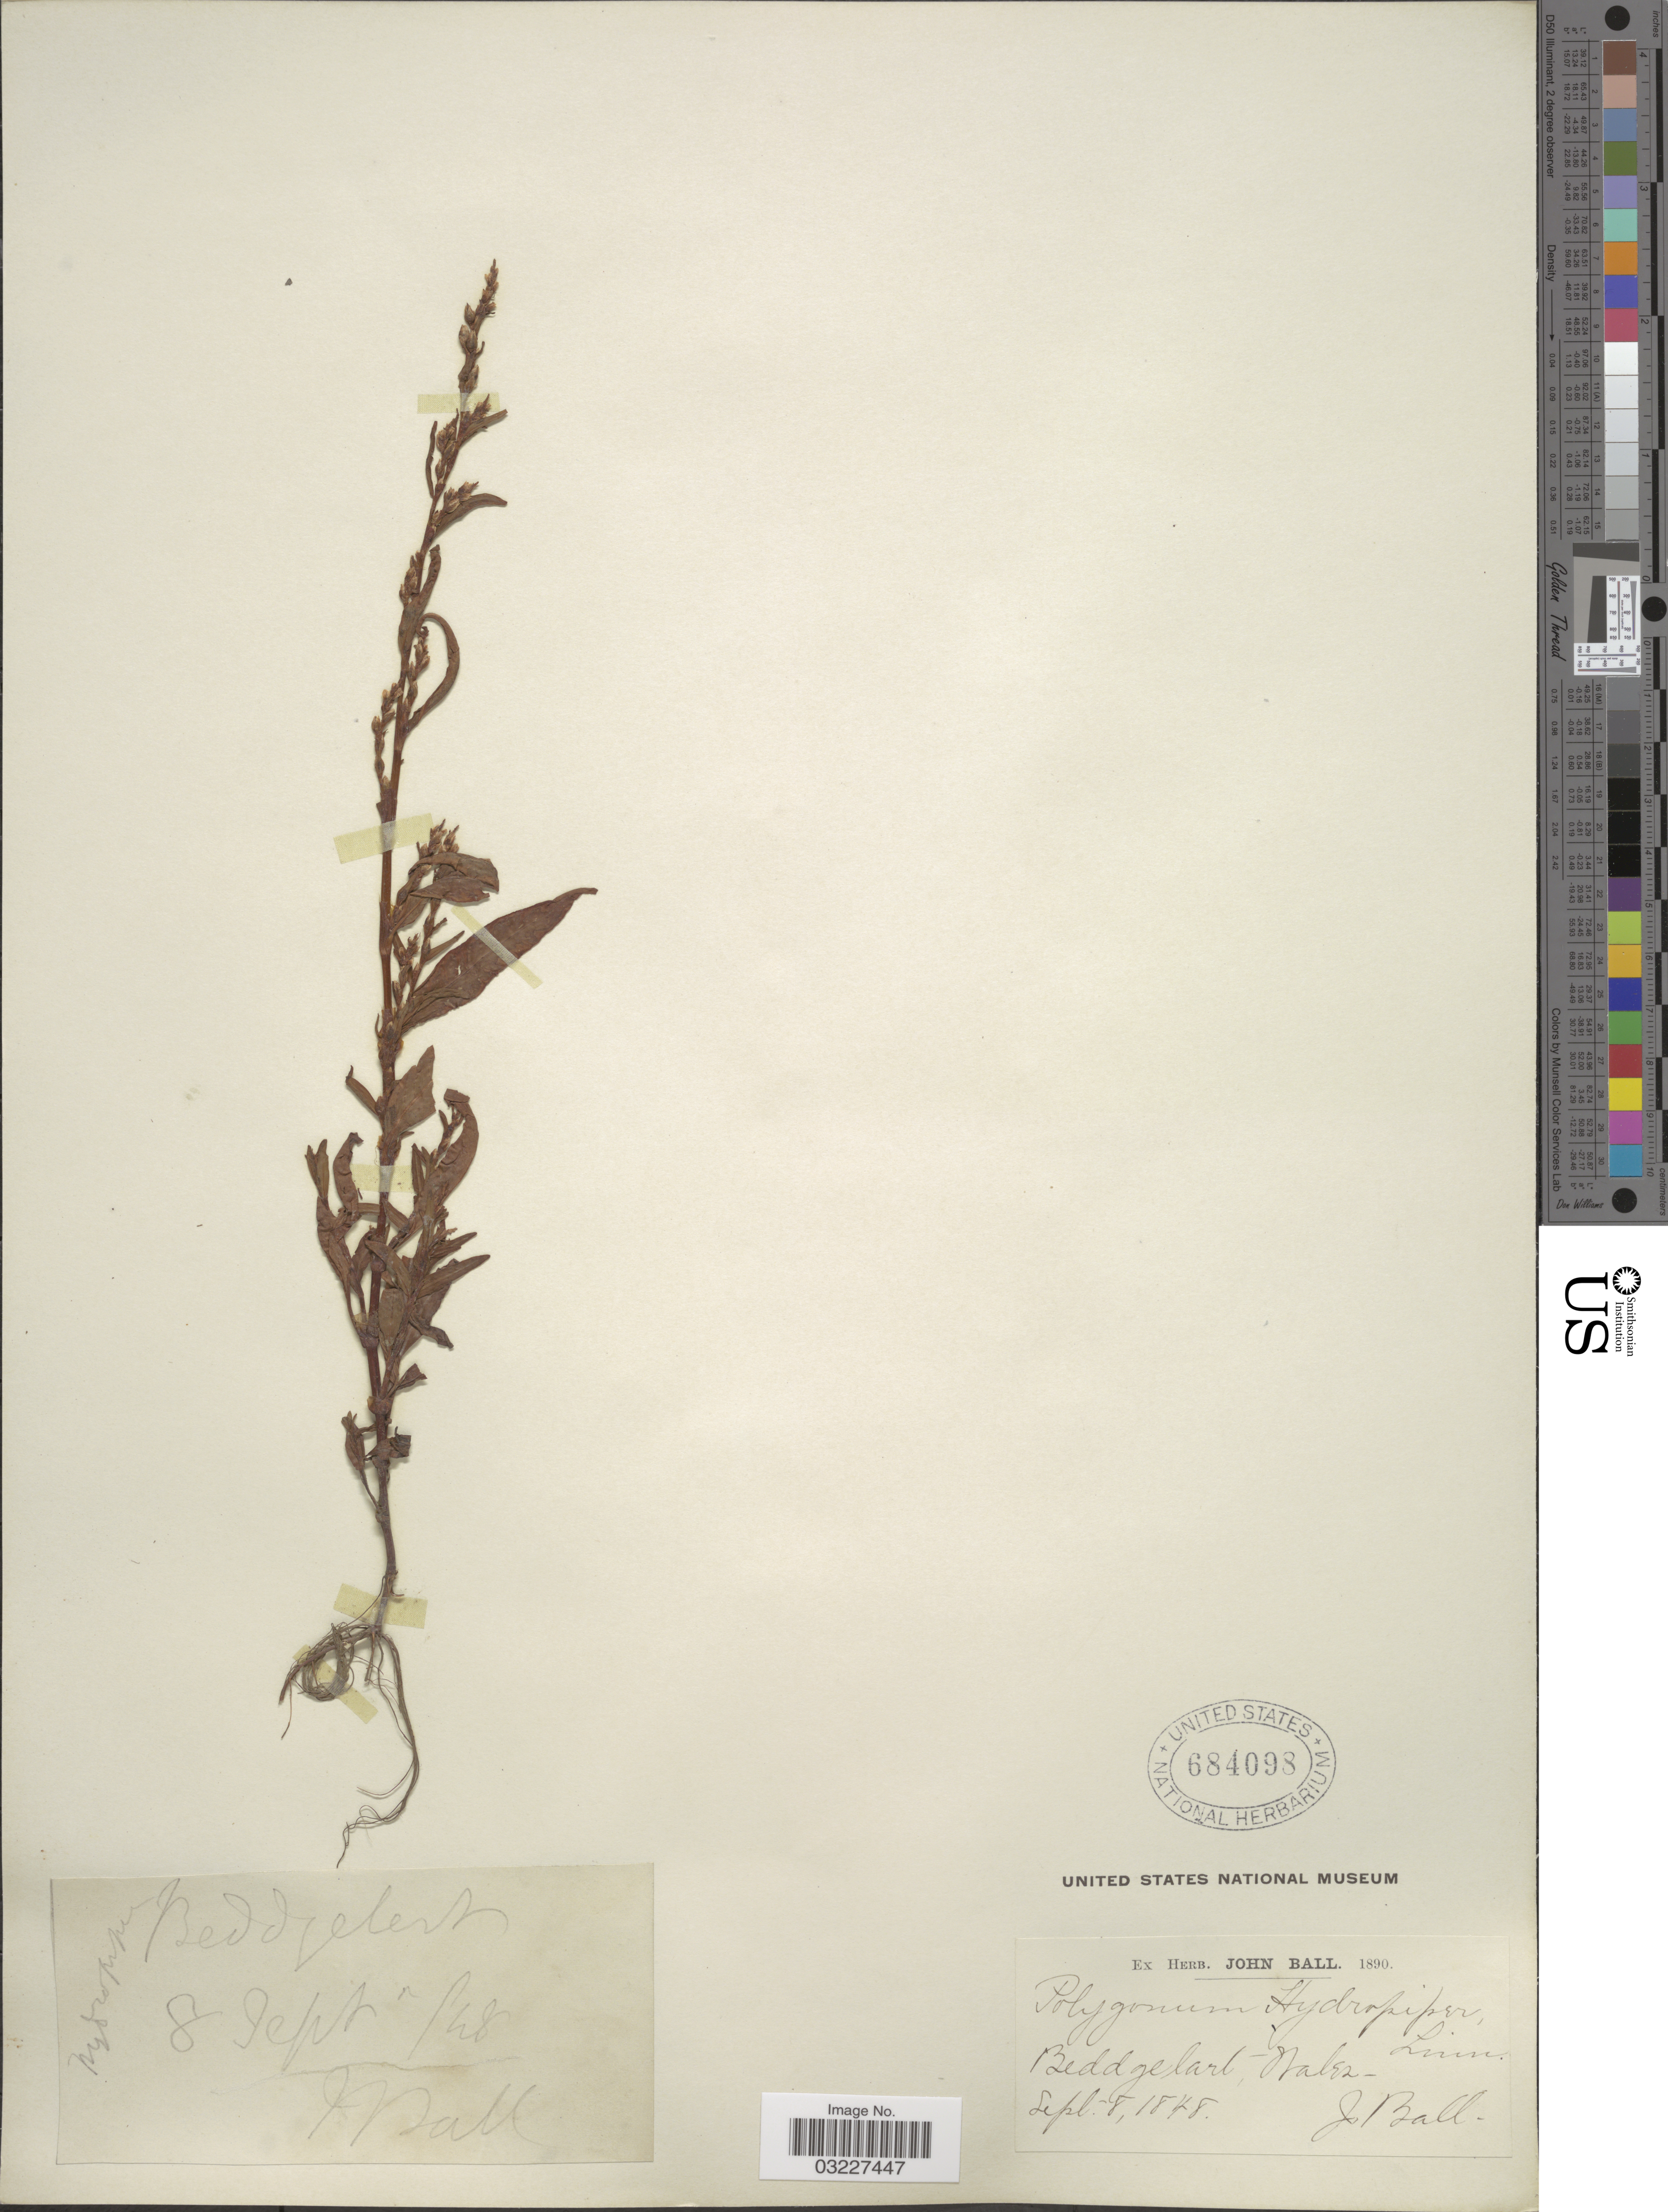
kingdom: Plantae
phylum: Tracheophyta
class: Magnoliopsida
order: Caryophyllales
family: Polygonaceae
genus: Polygonum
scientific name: Polygonum hydropiper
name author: L.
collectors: J. Ball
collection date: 1848-09-08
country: United Kingdom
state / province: Wales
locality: Beddgelart, Wales.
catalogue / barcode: US 684098